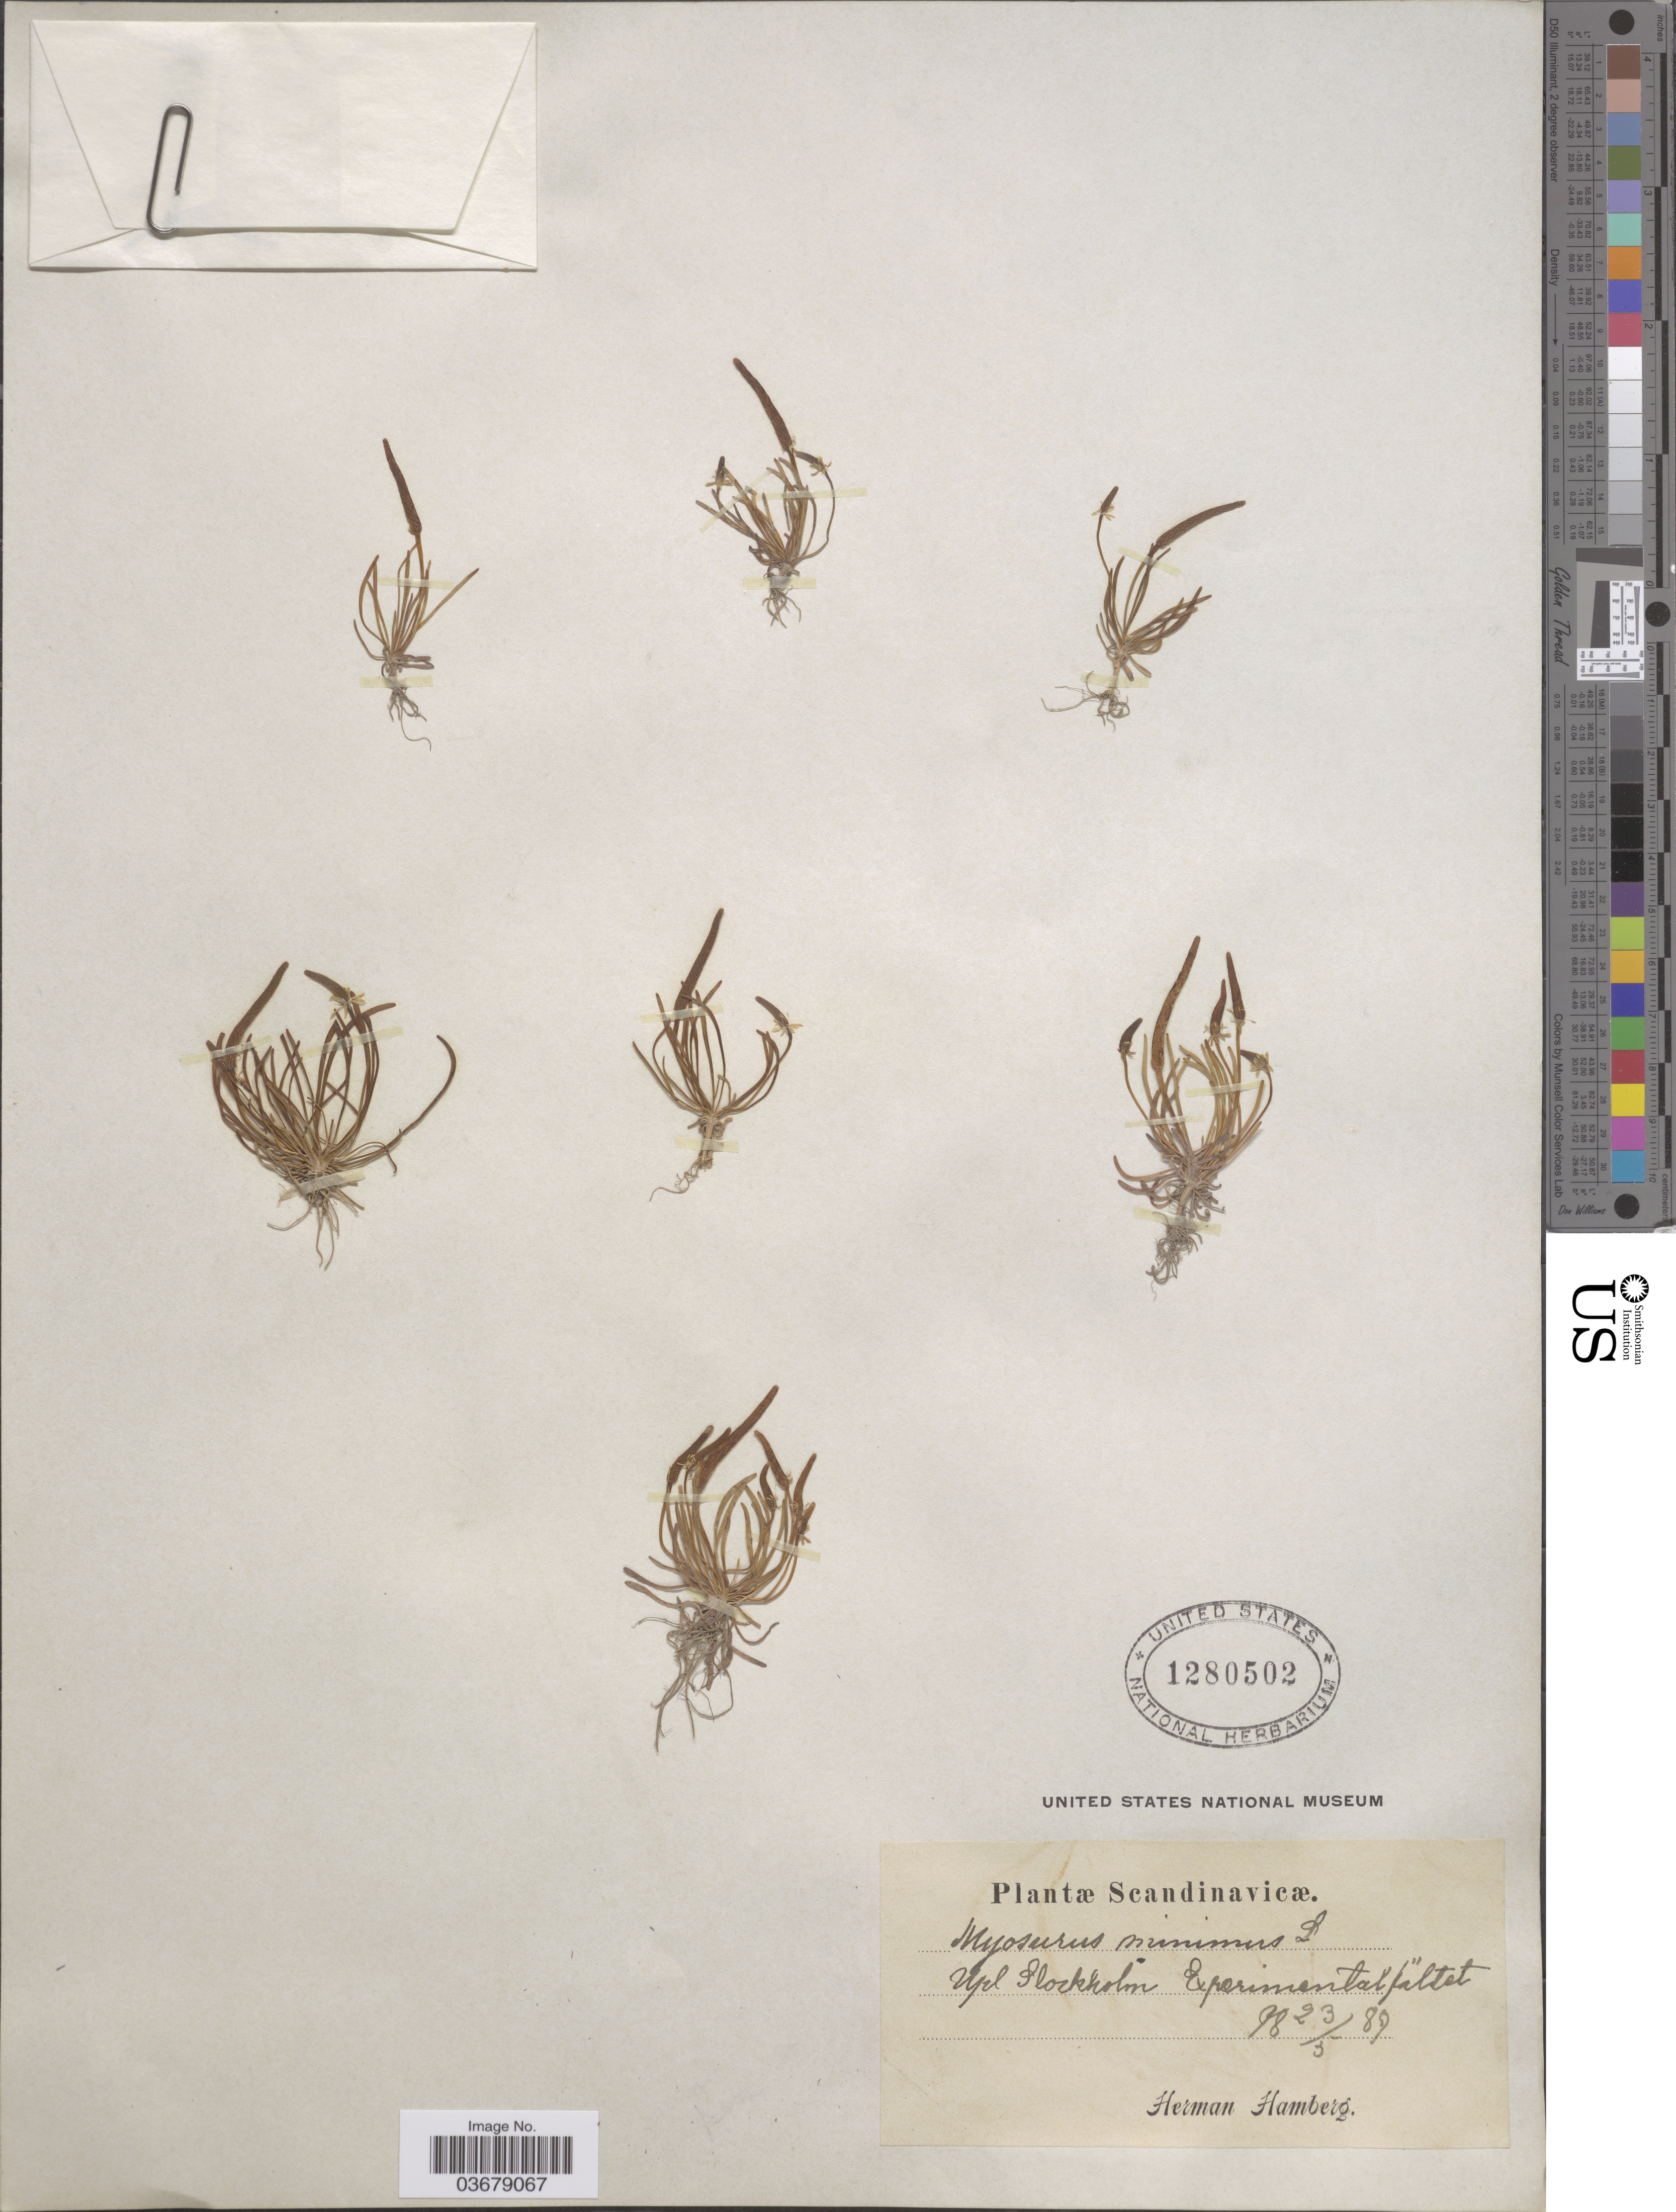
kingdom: Plantae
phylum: Tracheophyta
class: Magnoliopsida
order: Ranunculales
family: Ranunculaceae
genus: Myosurus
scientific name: Myosurus minimus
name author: L.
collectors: H. Hamberg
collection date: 1889-05-23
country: Sweden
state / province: Stockholm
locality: Scandinavicæ, Upl Stockholm, Experimentalfaltet.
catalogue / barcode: US 1280502